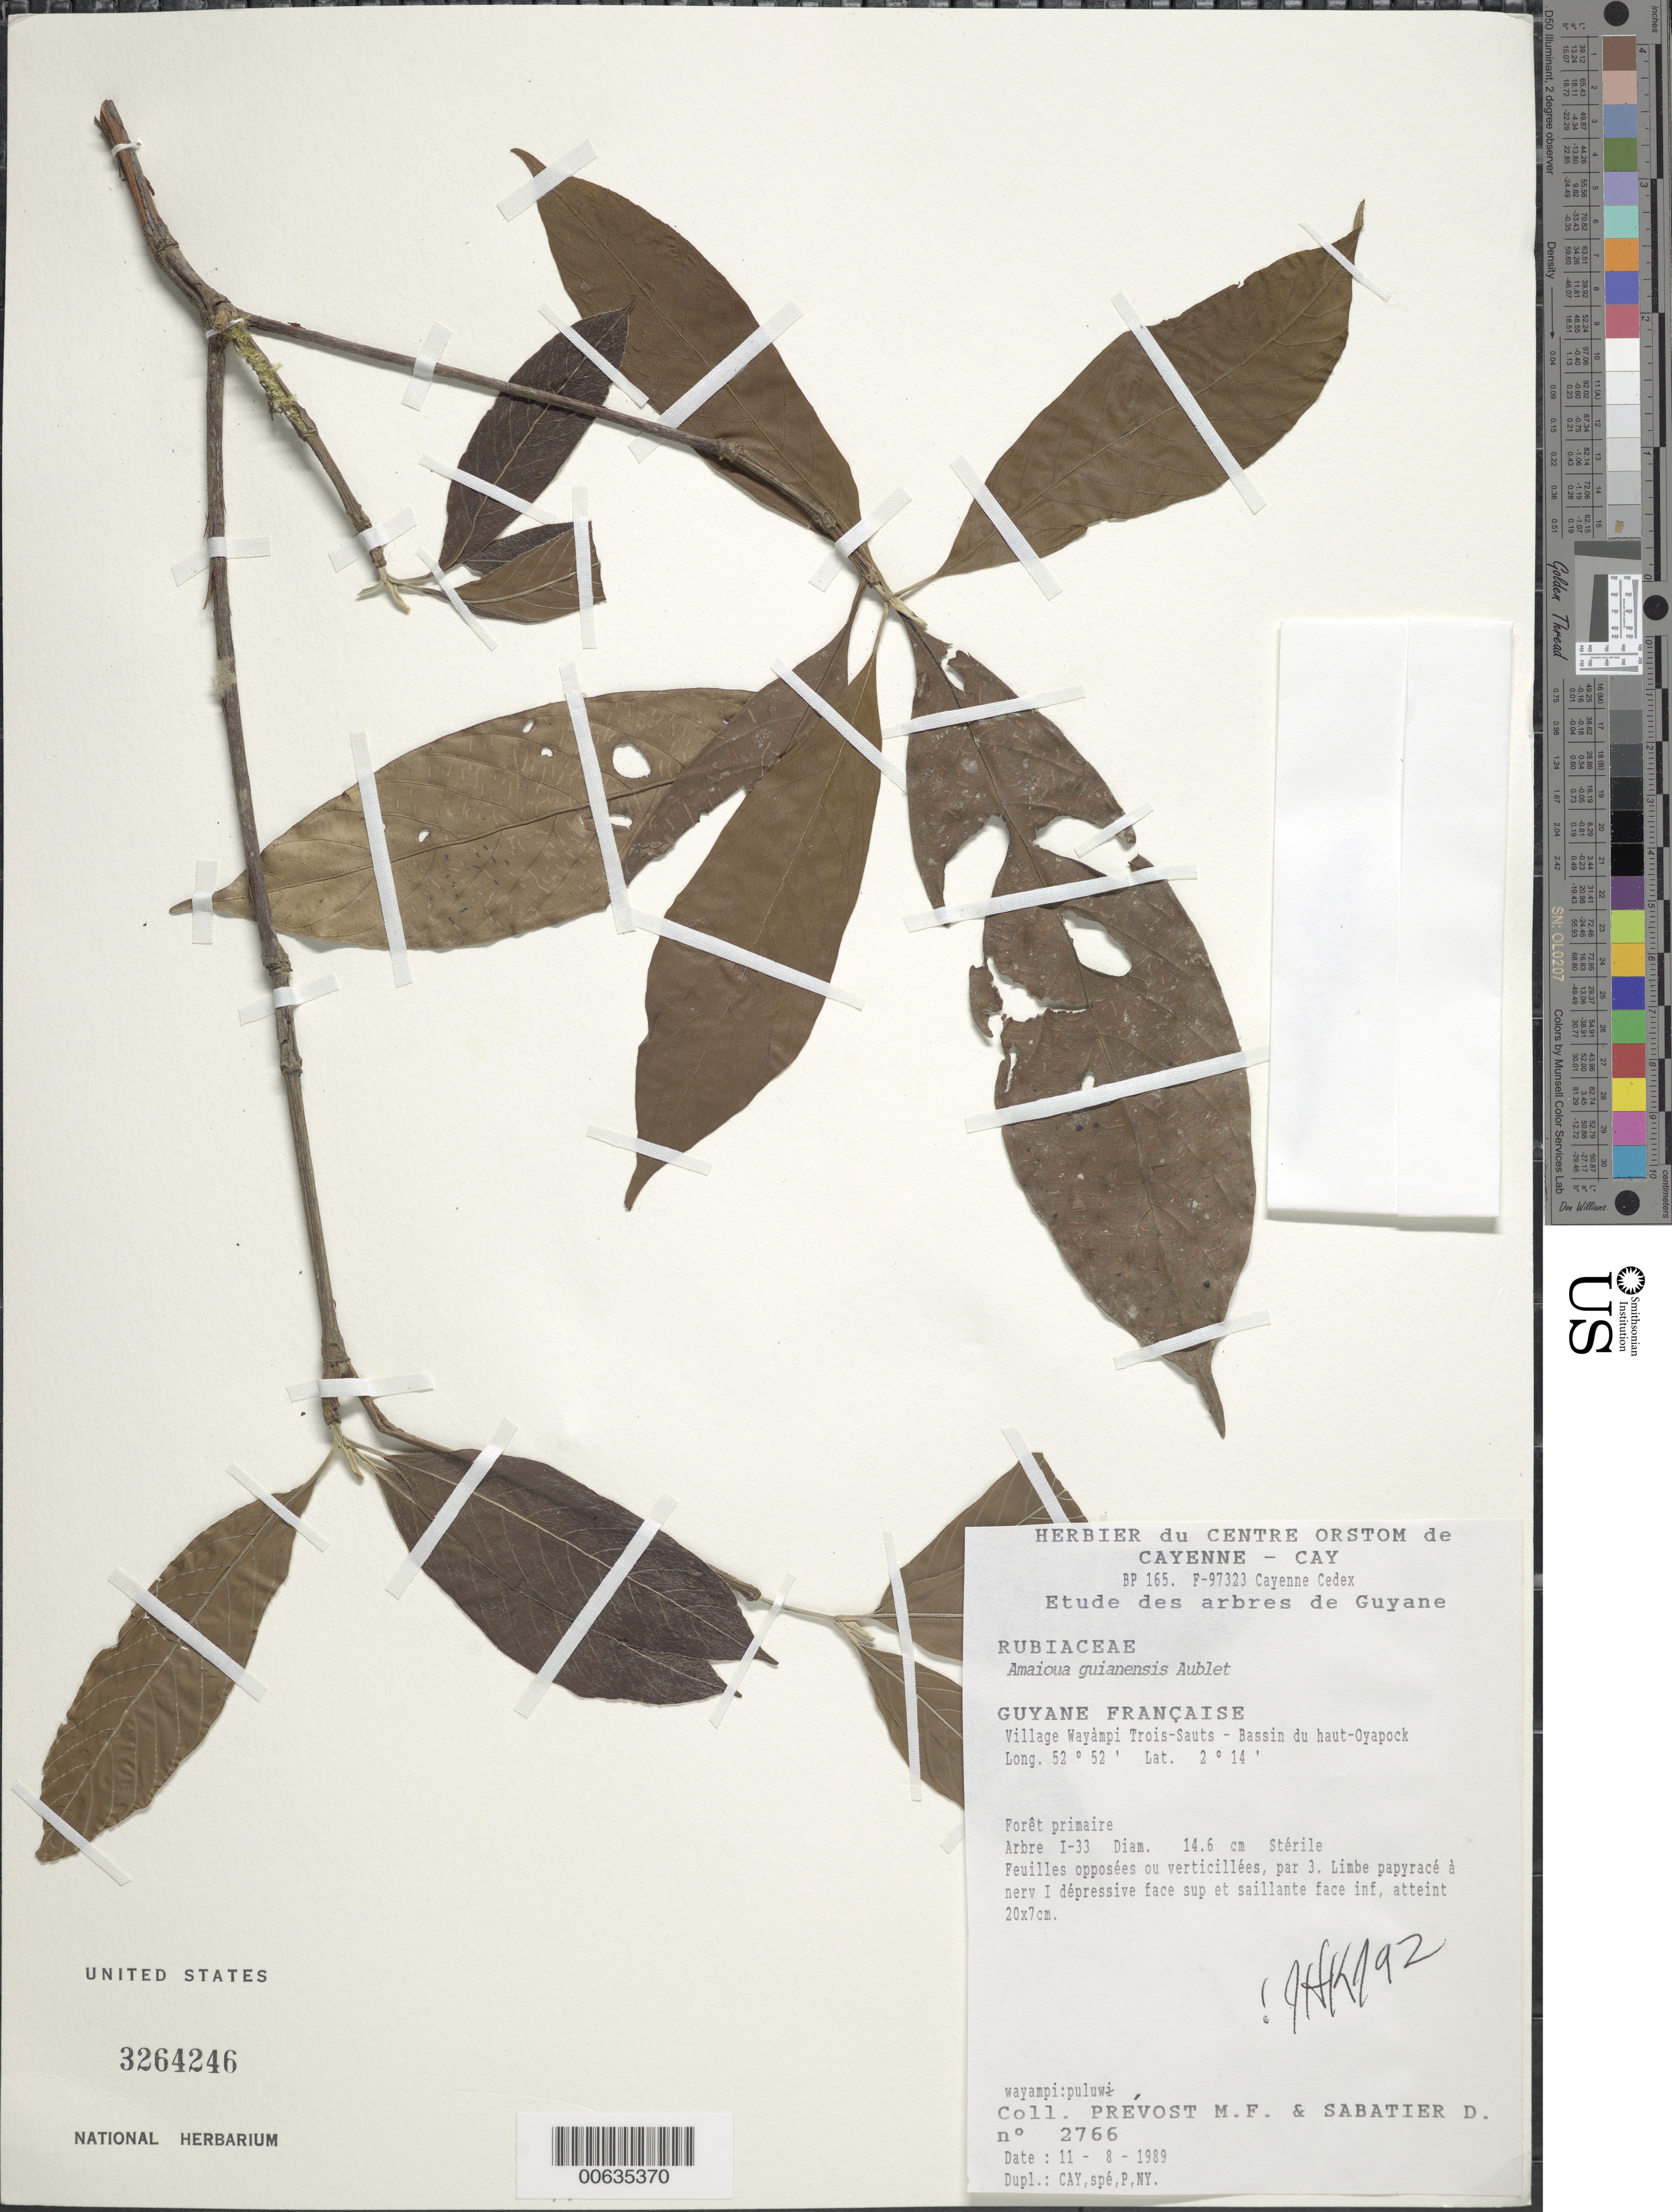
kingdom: Plantae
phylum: Tracheophyta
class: Magnoliopsida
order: Gentianales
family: Rubiaceae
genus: Amaioua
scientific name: Amaioua guianensis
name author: Aubl.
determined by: Kirkbride, J. H.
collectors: M.-F. Prévost & D. Sabatier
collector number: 2766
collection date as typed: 11-Aug-89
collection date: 1989-08-11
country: French Guiana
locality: Village Wayàmp, Trois-Sauts, Bassin du haut-Oyapock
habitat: Primary forest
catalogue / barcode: US 3264246